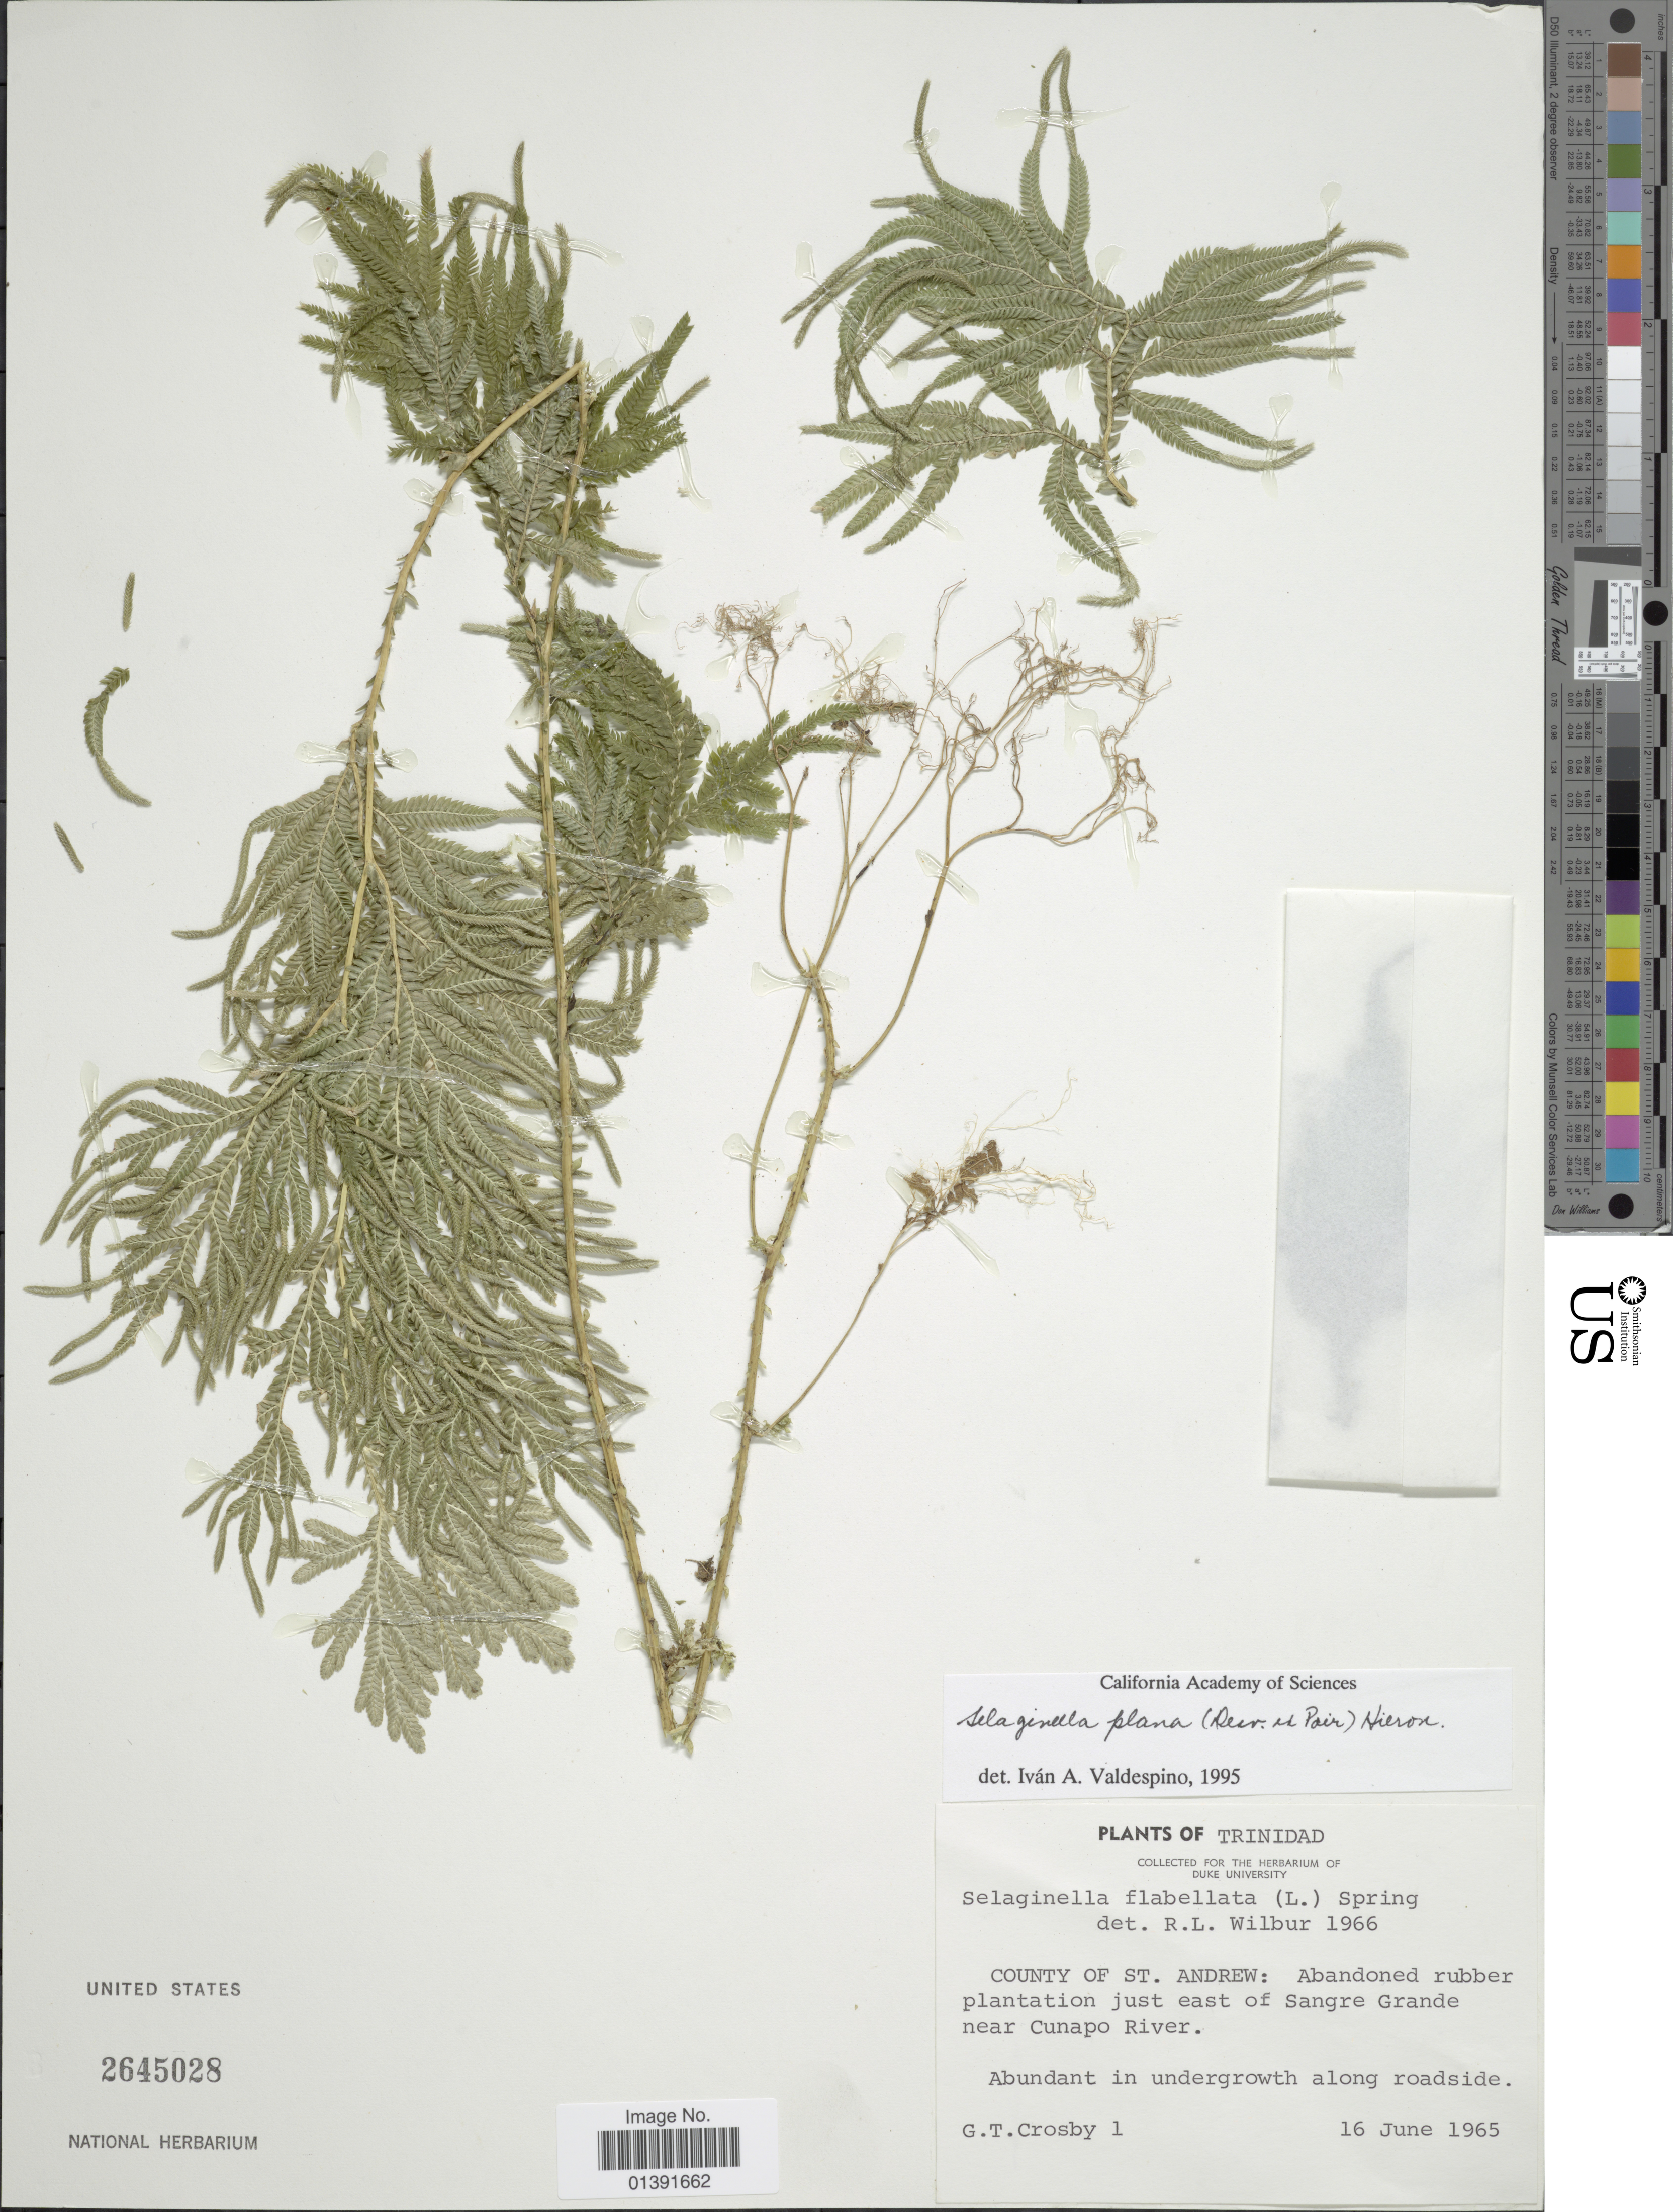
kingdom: Plantae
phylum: Tracheophyta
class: Lycopodiopsida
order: Selaginellales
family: Selaginellaceae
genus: Selaginella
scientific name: Selaginella plana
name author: (Desv. ex Poir.) Hieron.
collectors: G. T. Crosby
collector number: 1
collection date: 1965-06-16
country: Dominica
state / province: St. Andrew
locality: Trinidad, abandoned rubber plantation just east of Sangre Grande near Cunapo River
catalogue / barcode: US 2645028